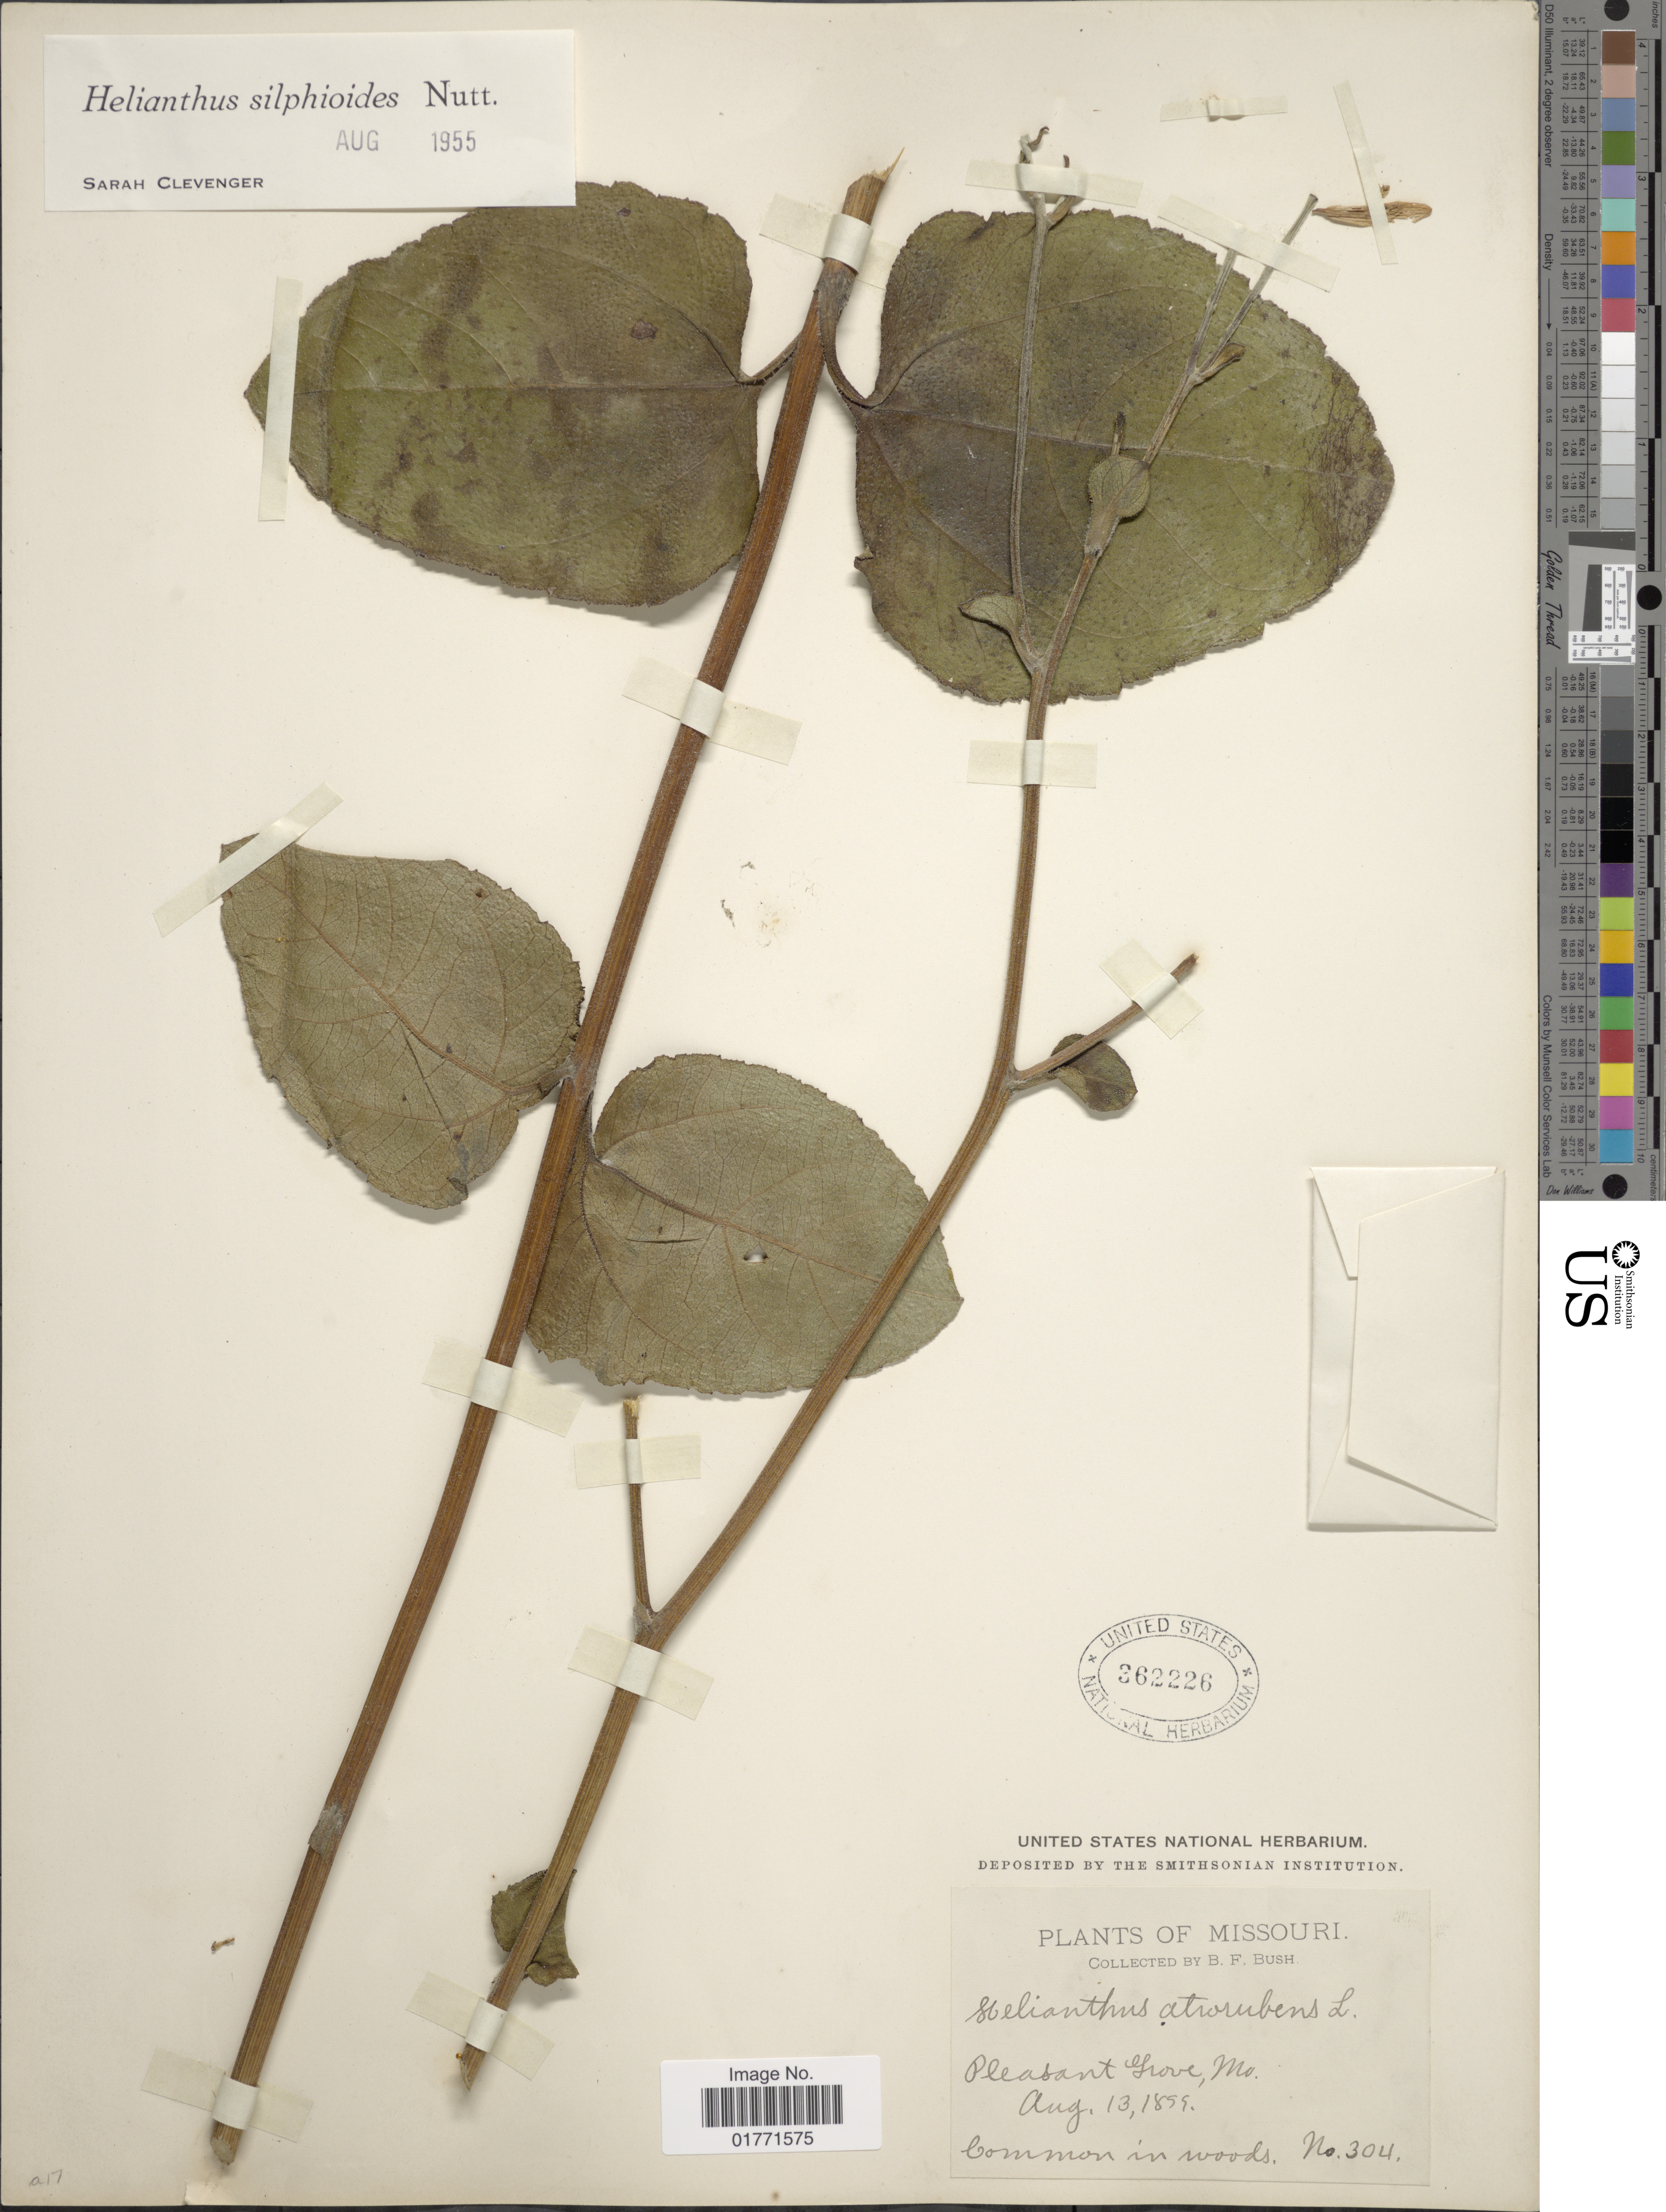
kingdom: Plantae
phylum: Tracheophyta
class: Magnoliopsida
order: Asterales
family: Asteraceae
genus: Helianthus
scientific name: Helianthus silphioides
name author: Nutt.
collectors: B. F. Bush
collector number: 304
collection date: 1899-08-13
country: United States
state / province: Missouri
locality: Pleasant Grove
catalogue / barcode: US 362226